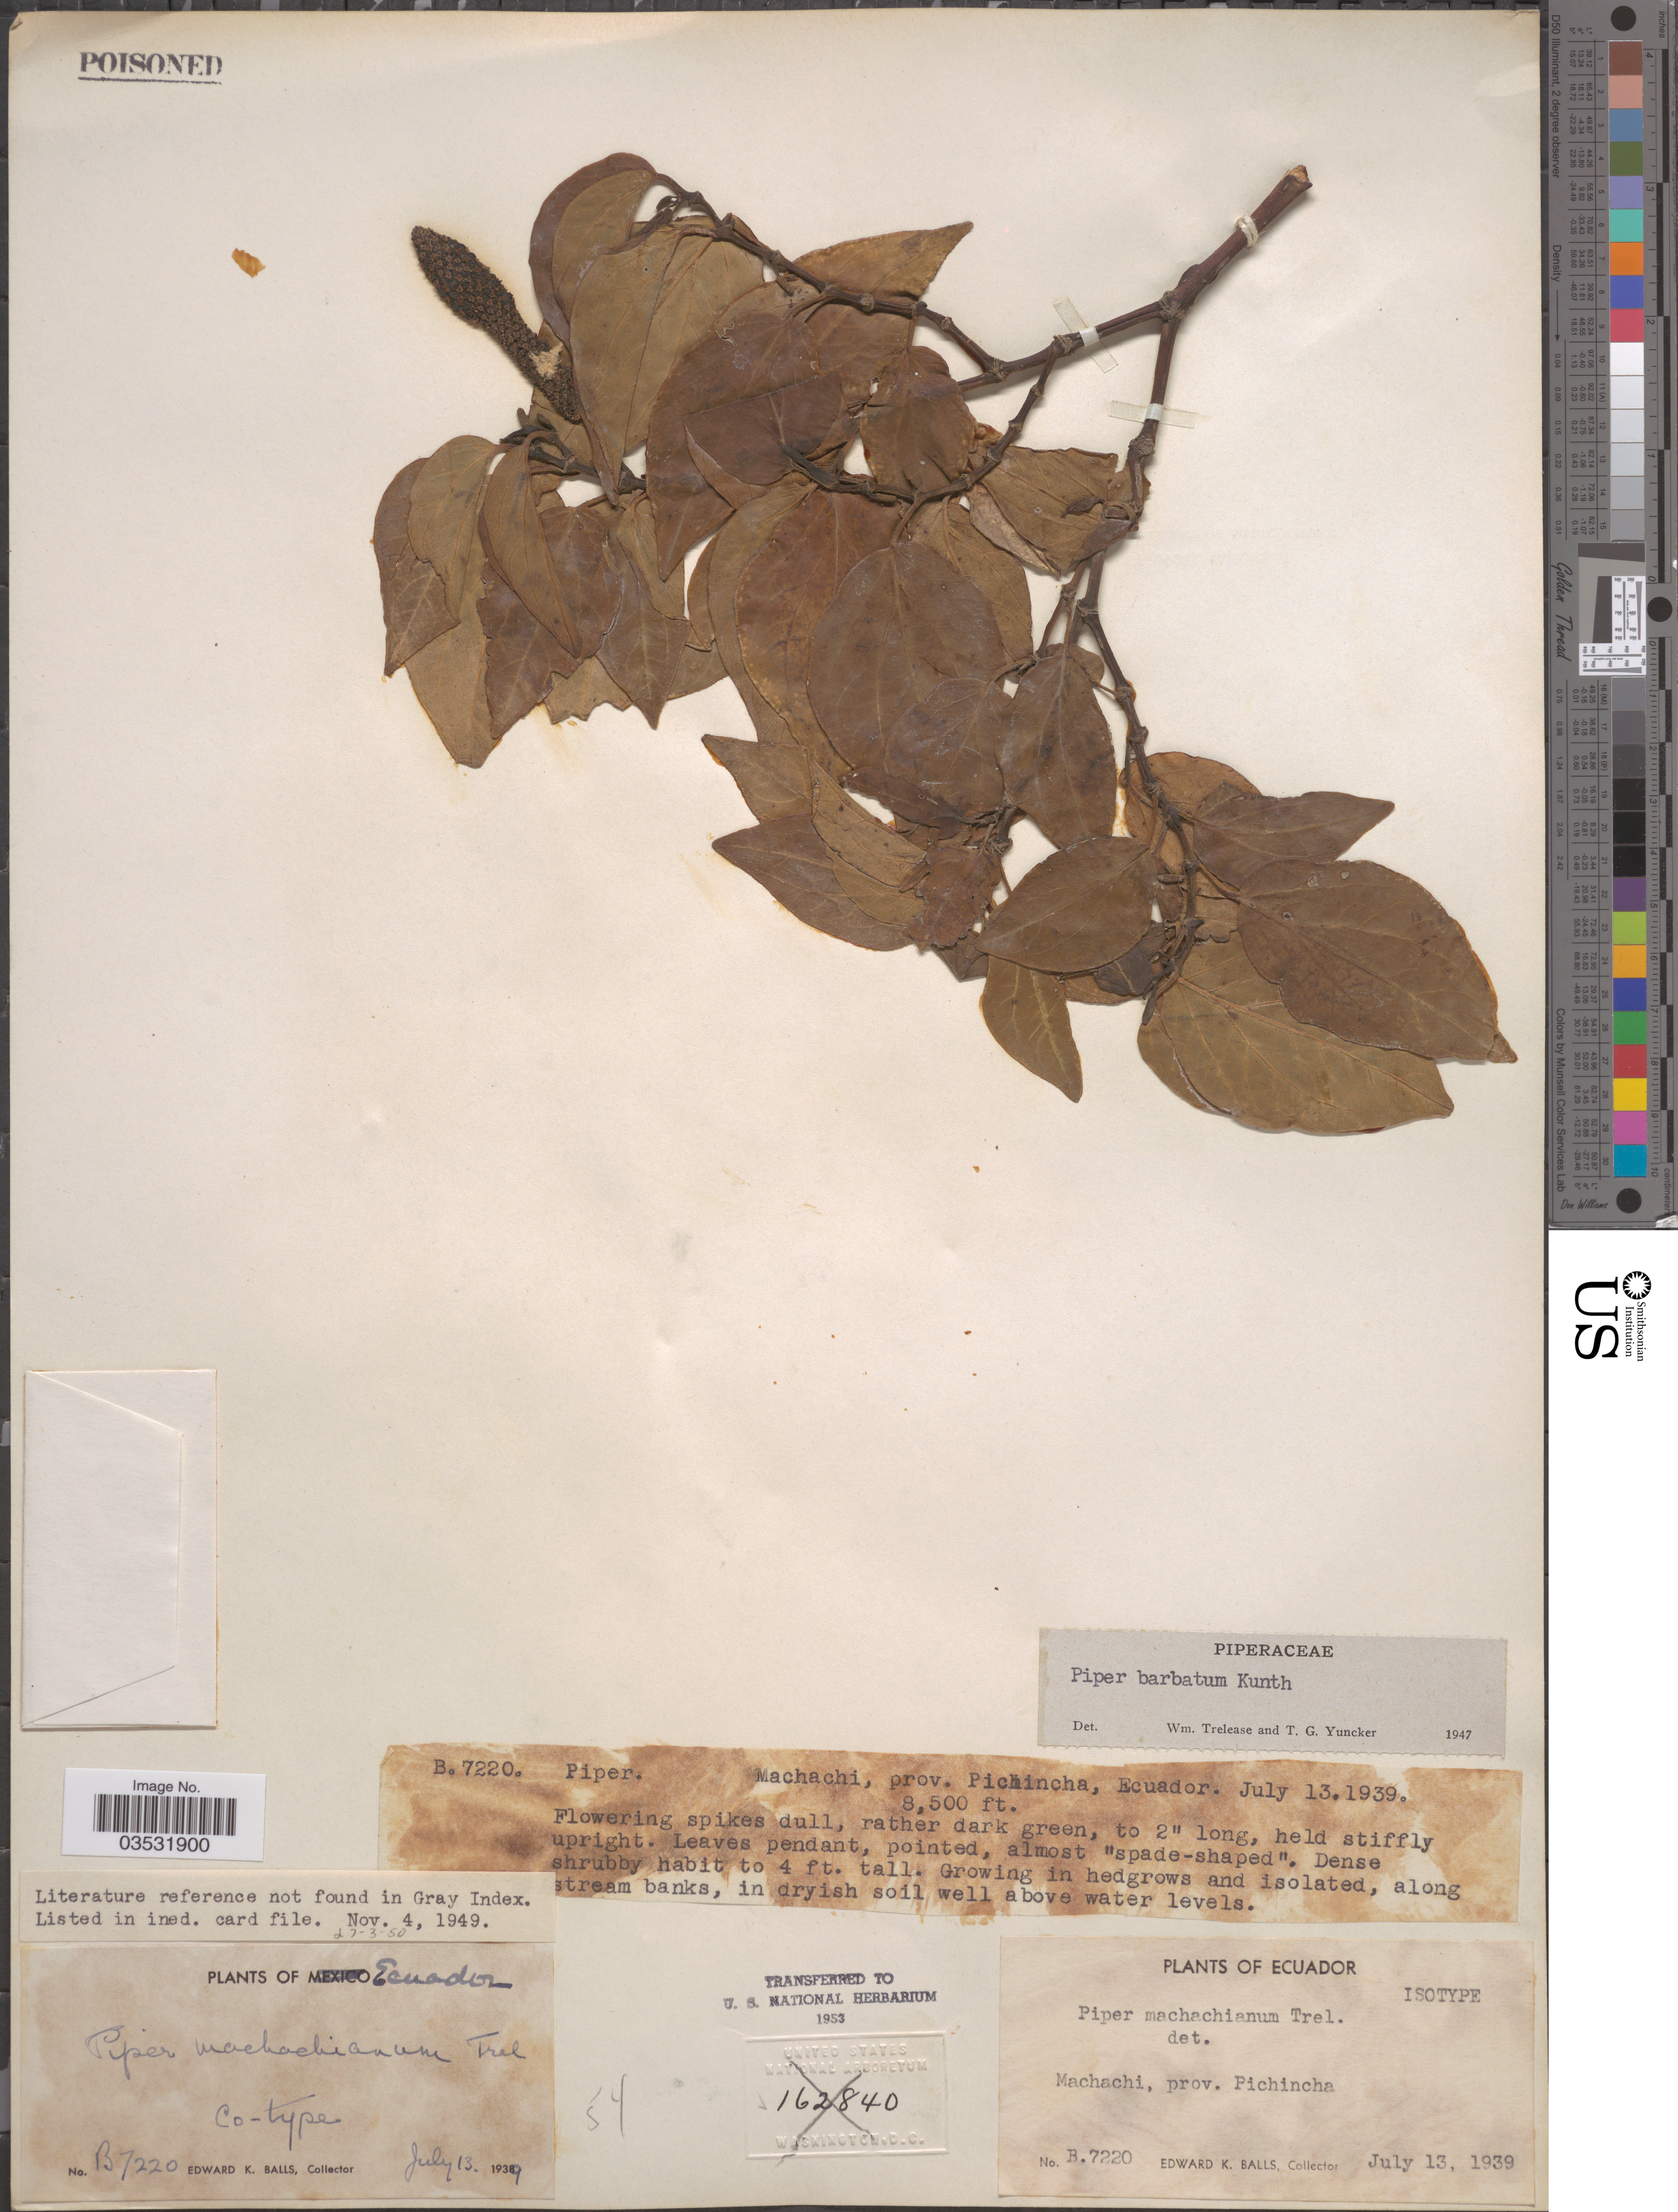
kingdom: Plantae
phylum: Tracheophyta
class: Magnoliopsida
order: Piperales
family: Piperaceae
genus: Piper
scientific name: Piper barbatum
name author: C. DC.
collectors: E. K. Balls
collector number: B7220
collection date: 1939-07-13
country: Ecuador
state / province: Pichincha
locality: Machachi. Growing in hedgrows and isolated, along stream banks, in dryish soil well above water levels.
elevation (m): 2591